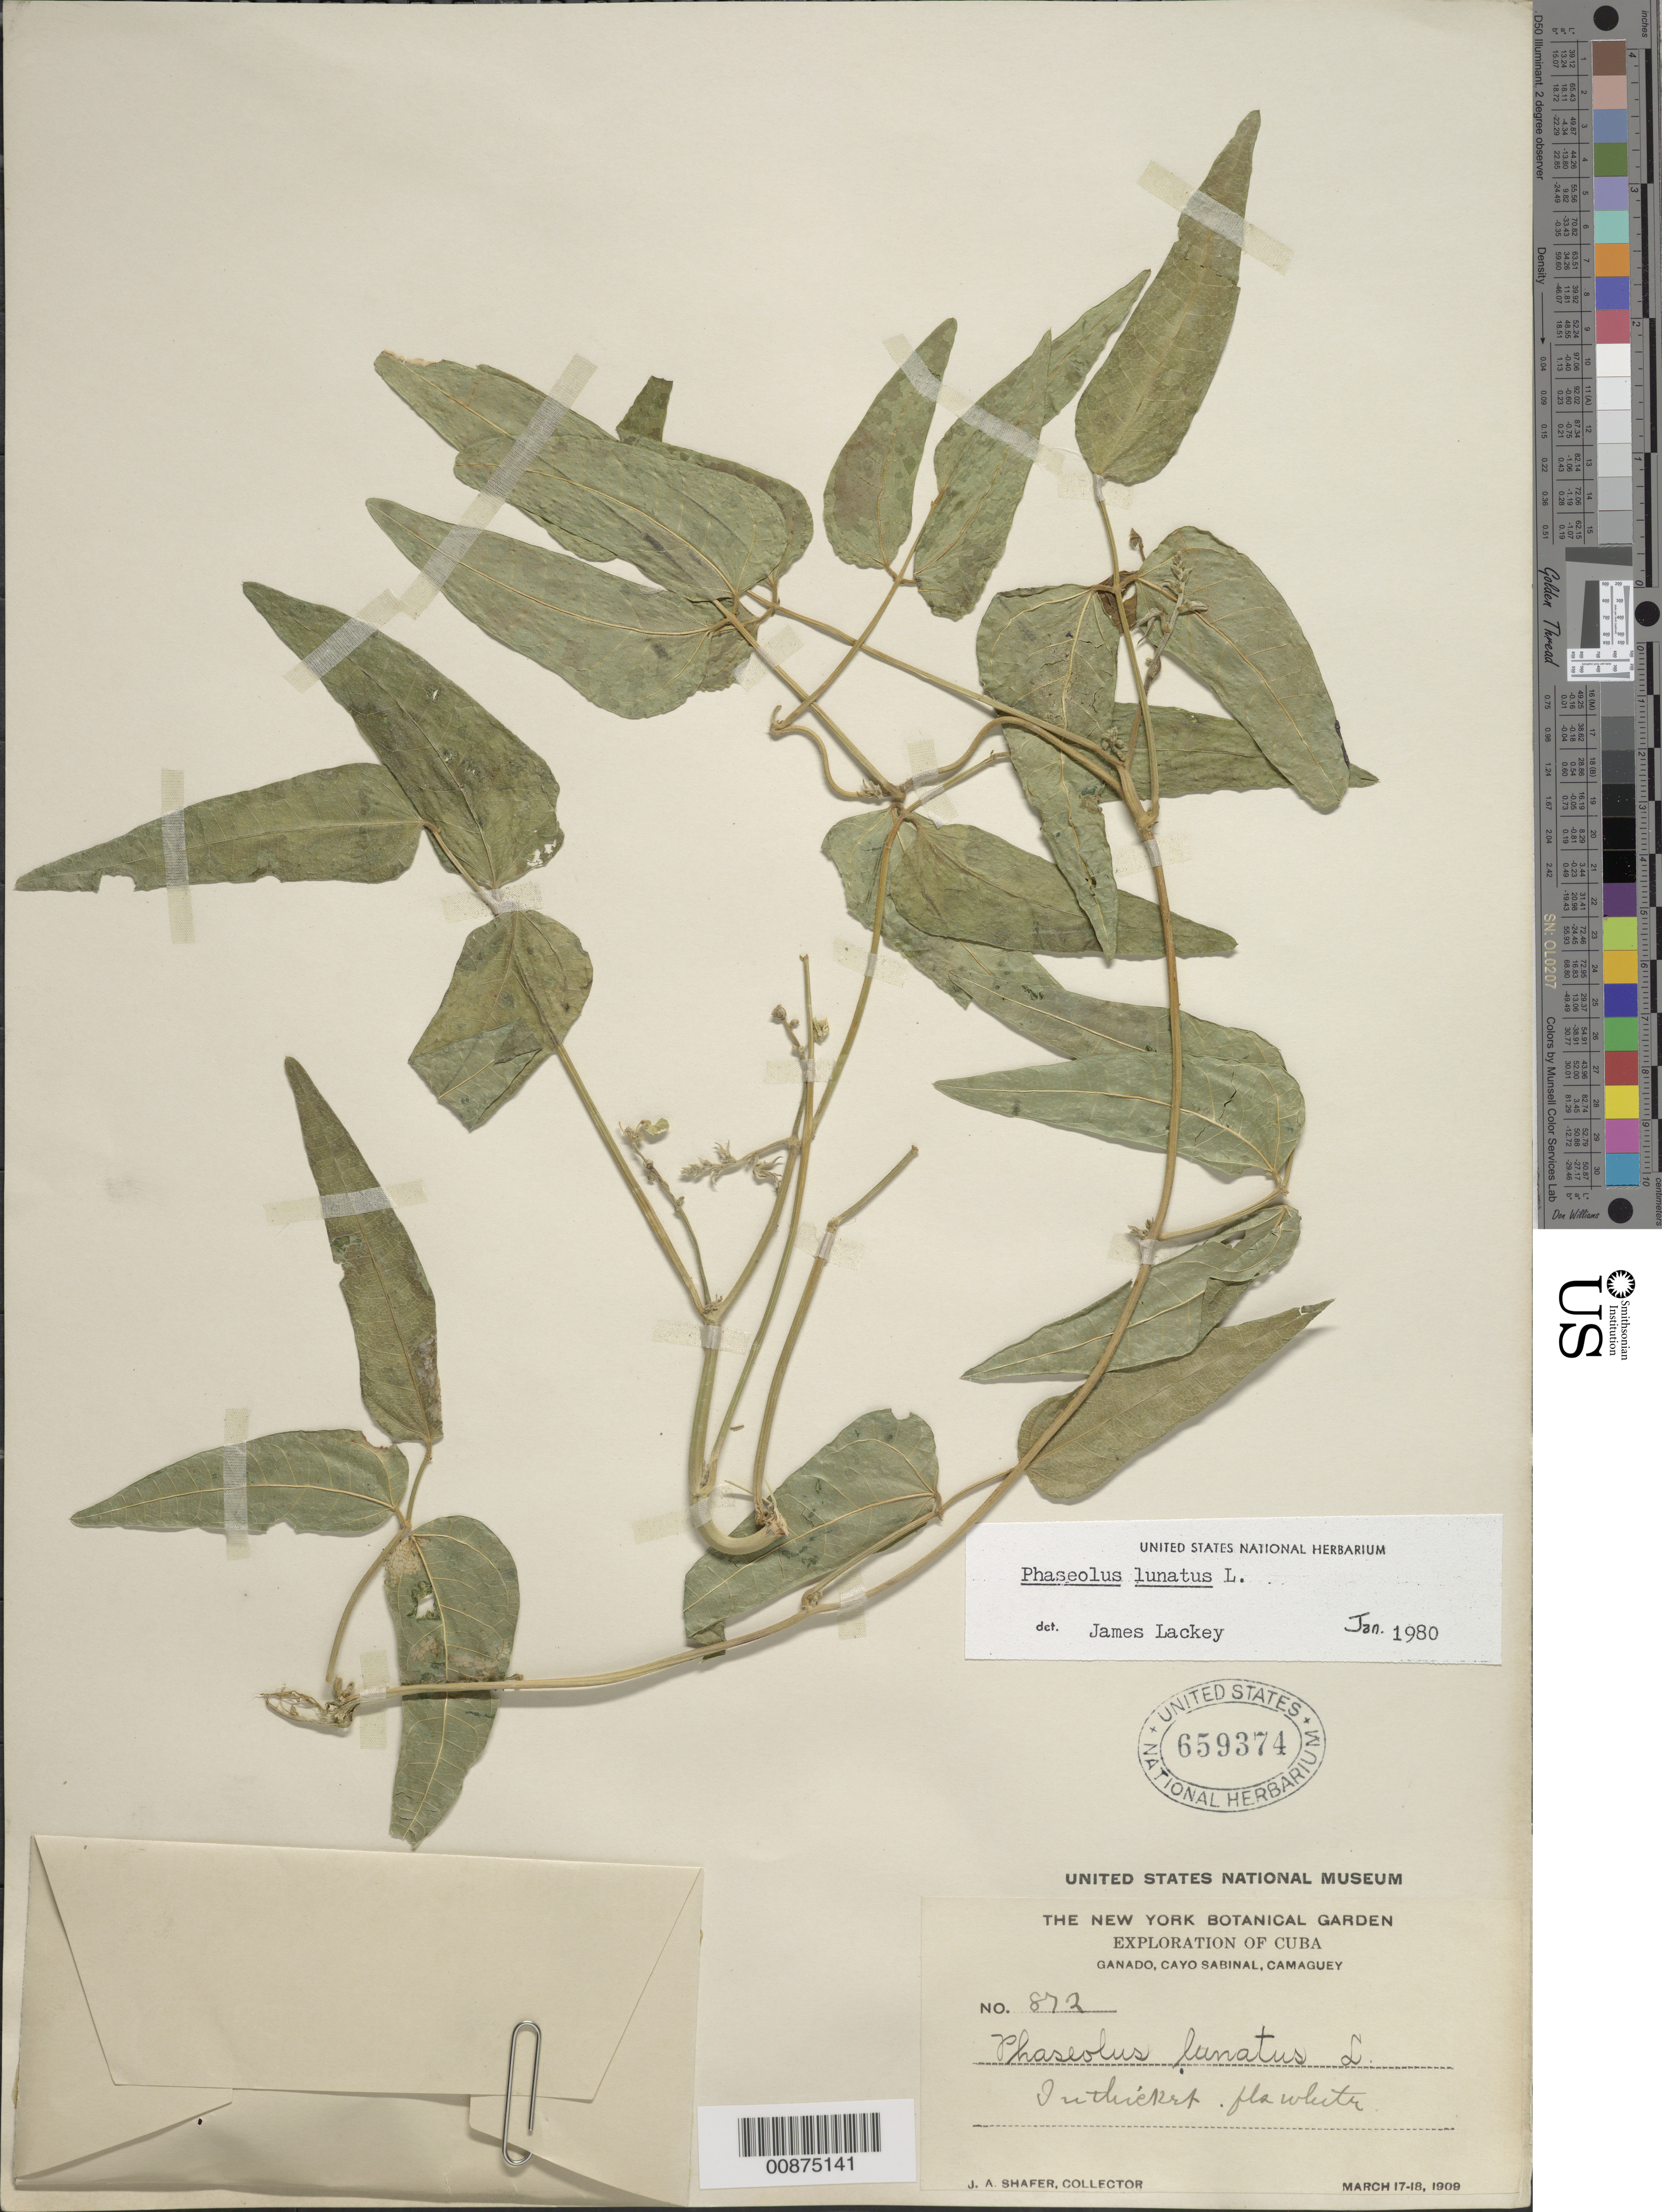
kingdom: Plantae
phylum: Tracheophyta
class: Magnoliopsida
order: Fabales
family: Fabaceae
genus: Phaseolus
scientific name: Phaseolus lunatus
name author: L.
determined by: Lackey, J.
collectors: J. A. Shafer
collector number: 872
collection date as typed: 17 Mar 1909 to 18 Mar 1909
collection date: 1909-03-17/1909-03-18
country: Cuba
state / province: Camagüey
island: Cuba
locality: Ganado, Cayo Sabinal, Camaguey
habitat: In thicket.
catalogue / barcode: US 659374